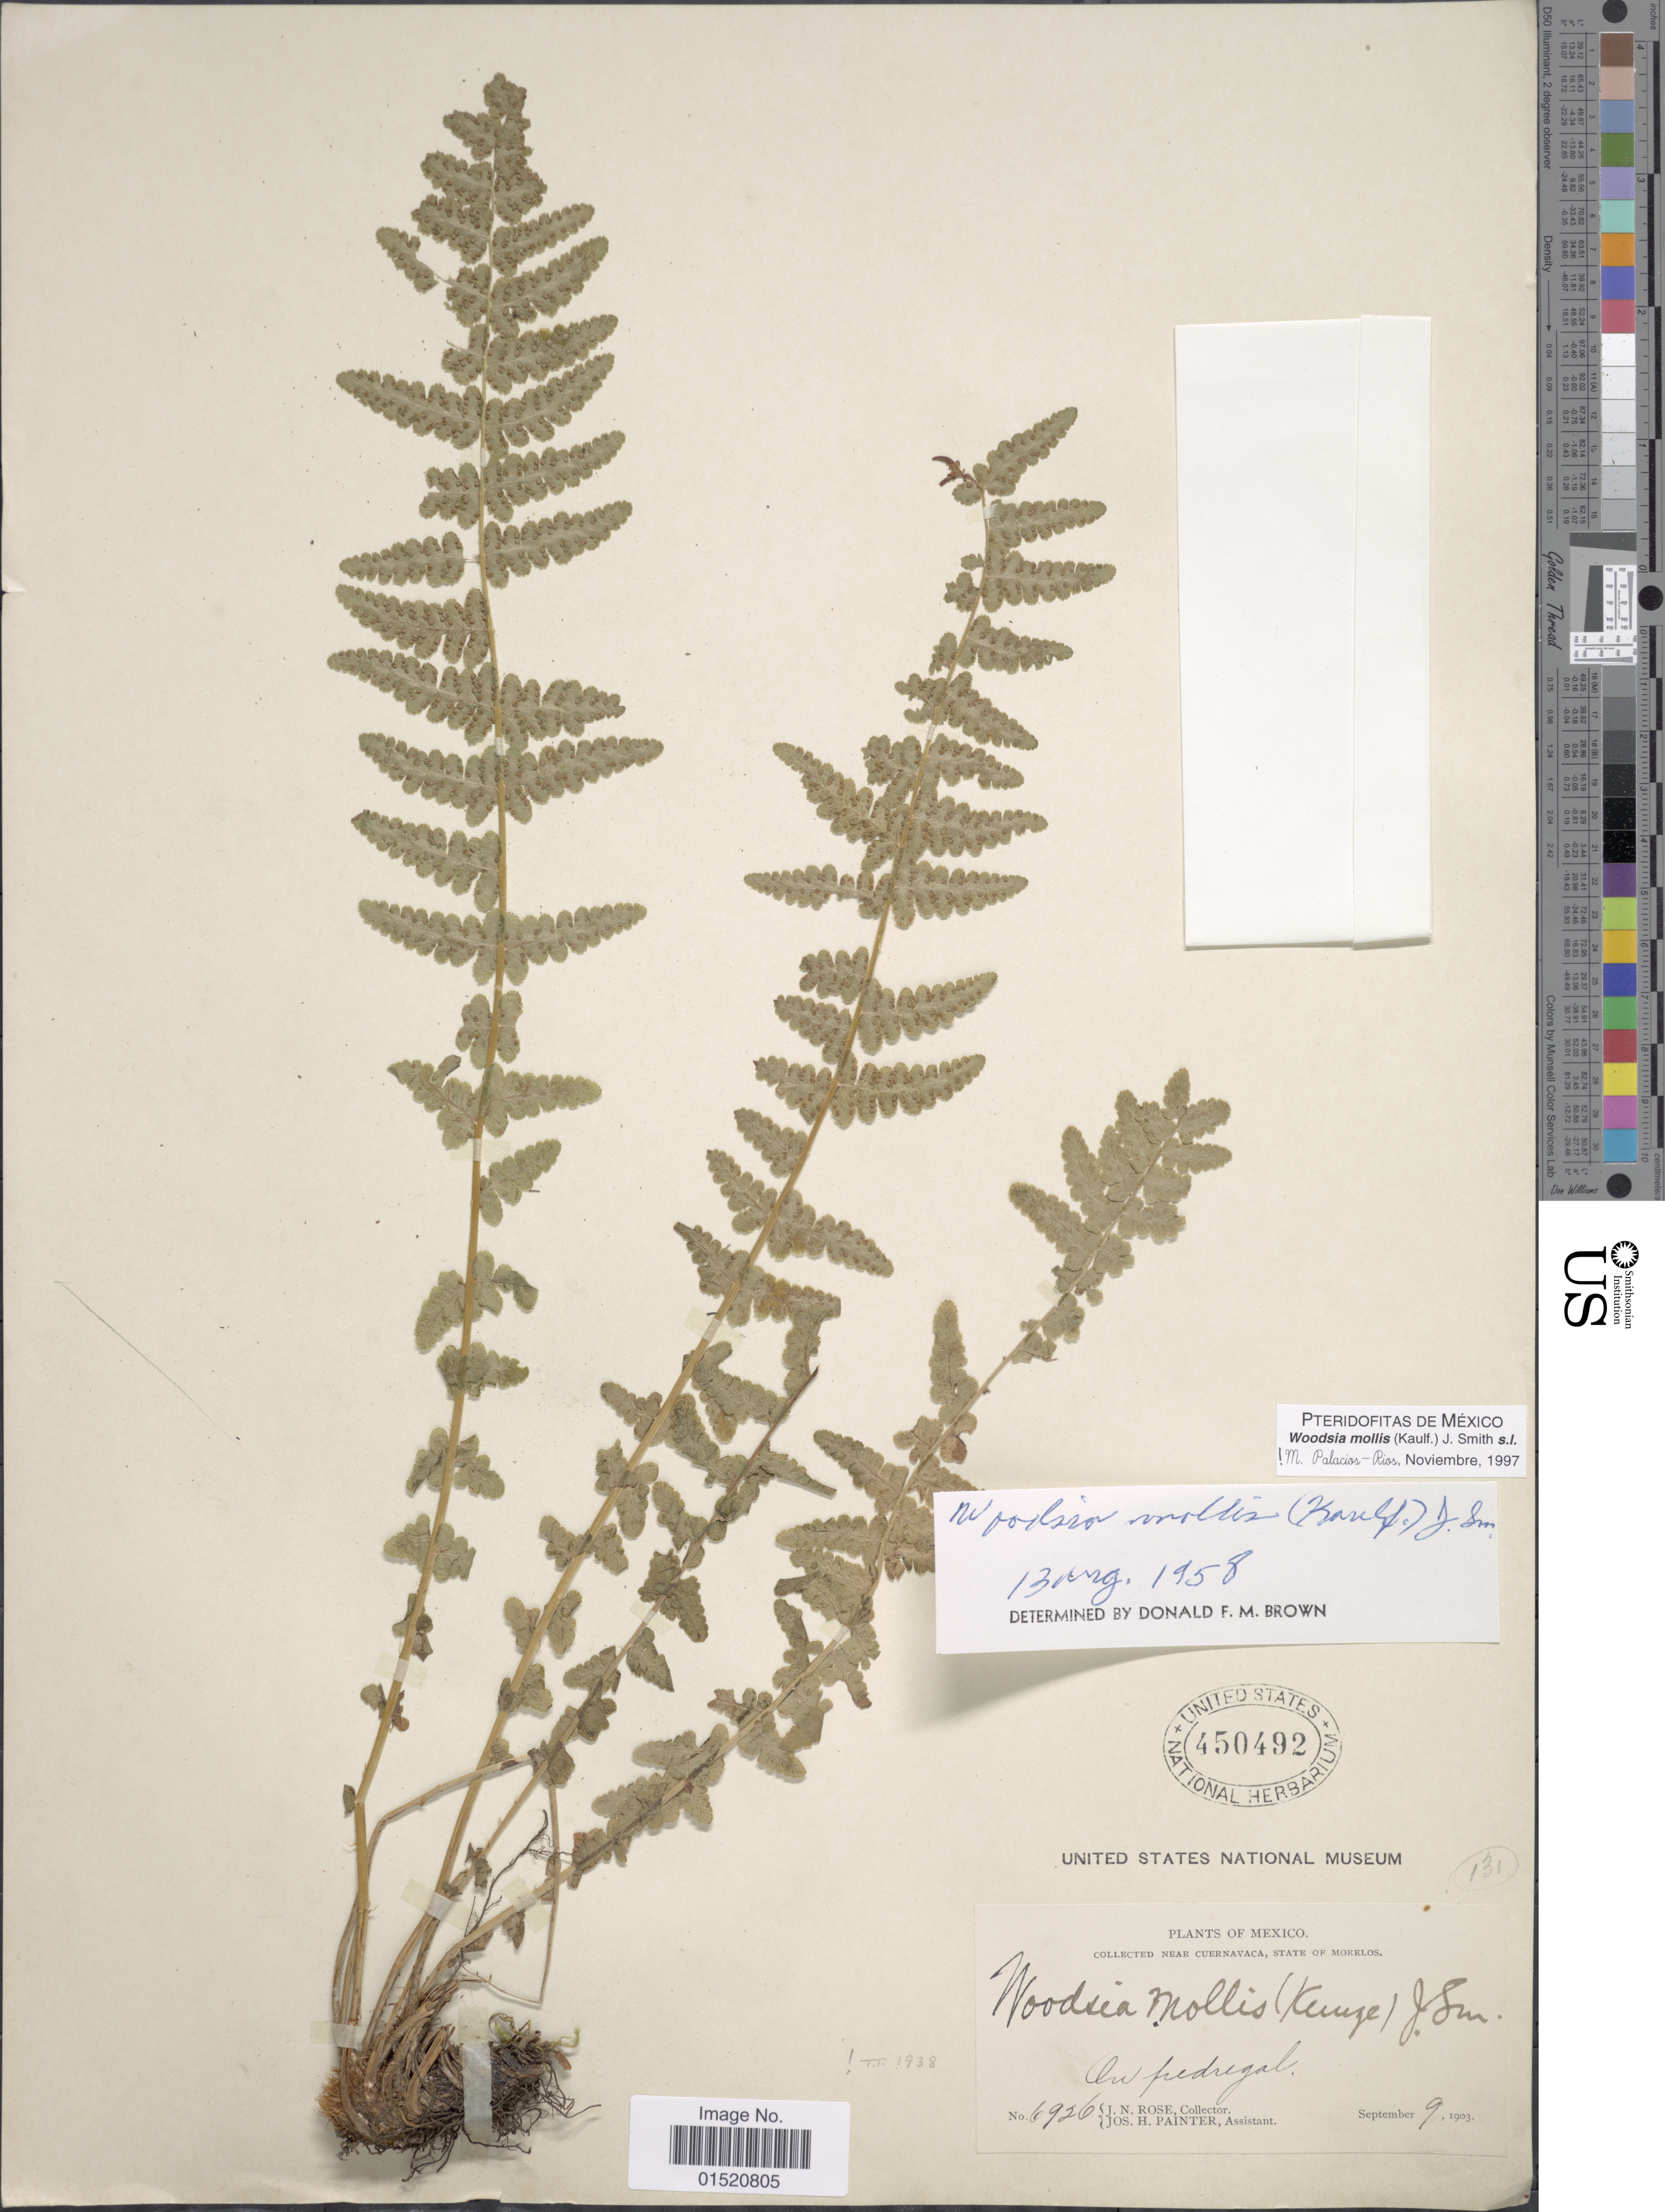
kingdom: Plantae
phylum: Tracheophyta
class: Polypodiopsida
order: Polypodiales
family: Woodsiaceae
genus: Woodsia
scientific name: Woodsia mollis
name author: (Kaulf.) J. Sm.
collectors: J. N. Rose & J. H. Painter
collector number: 6926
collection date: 1903-09-09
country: Mexico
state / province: Morelos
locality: Near Cuernavaca, On pedregal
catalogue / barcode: US 450492